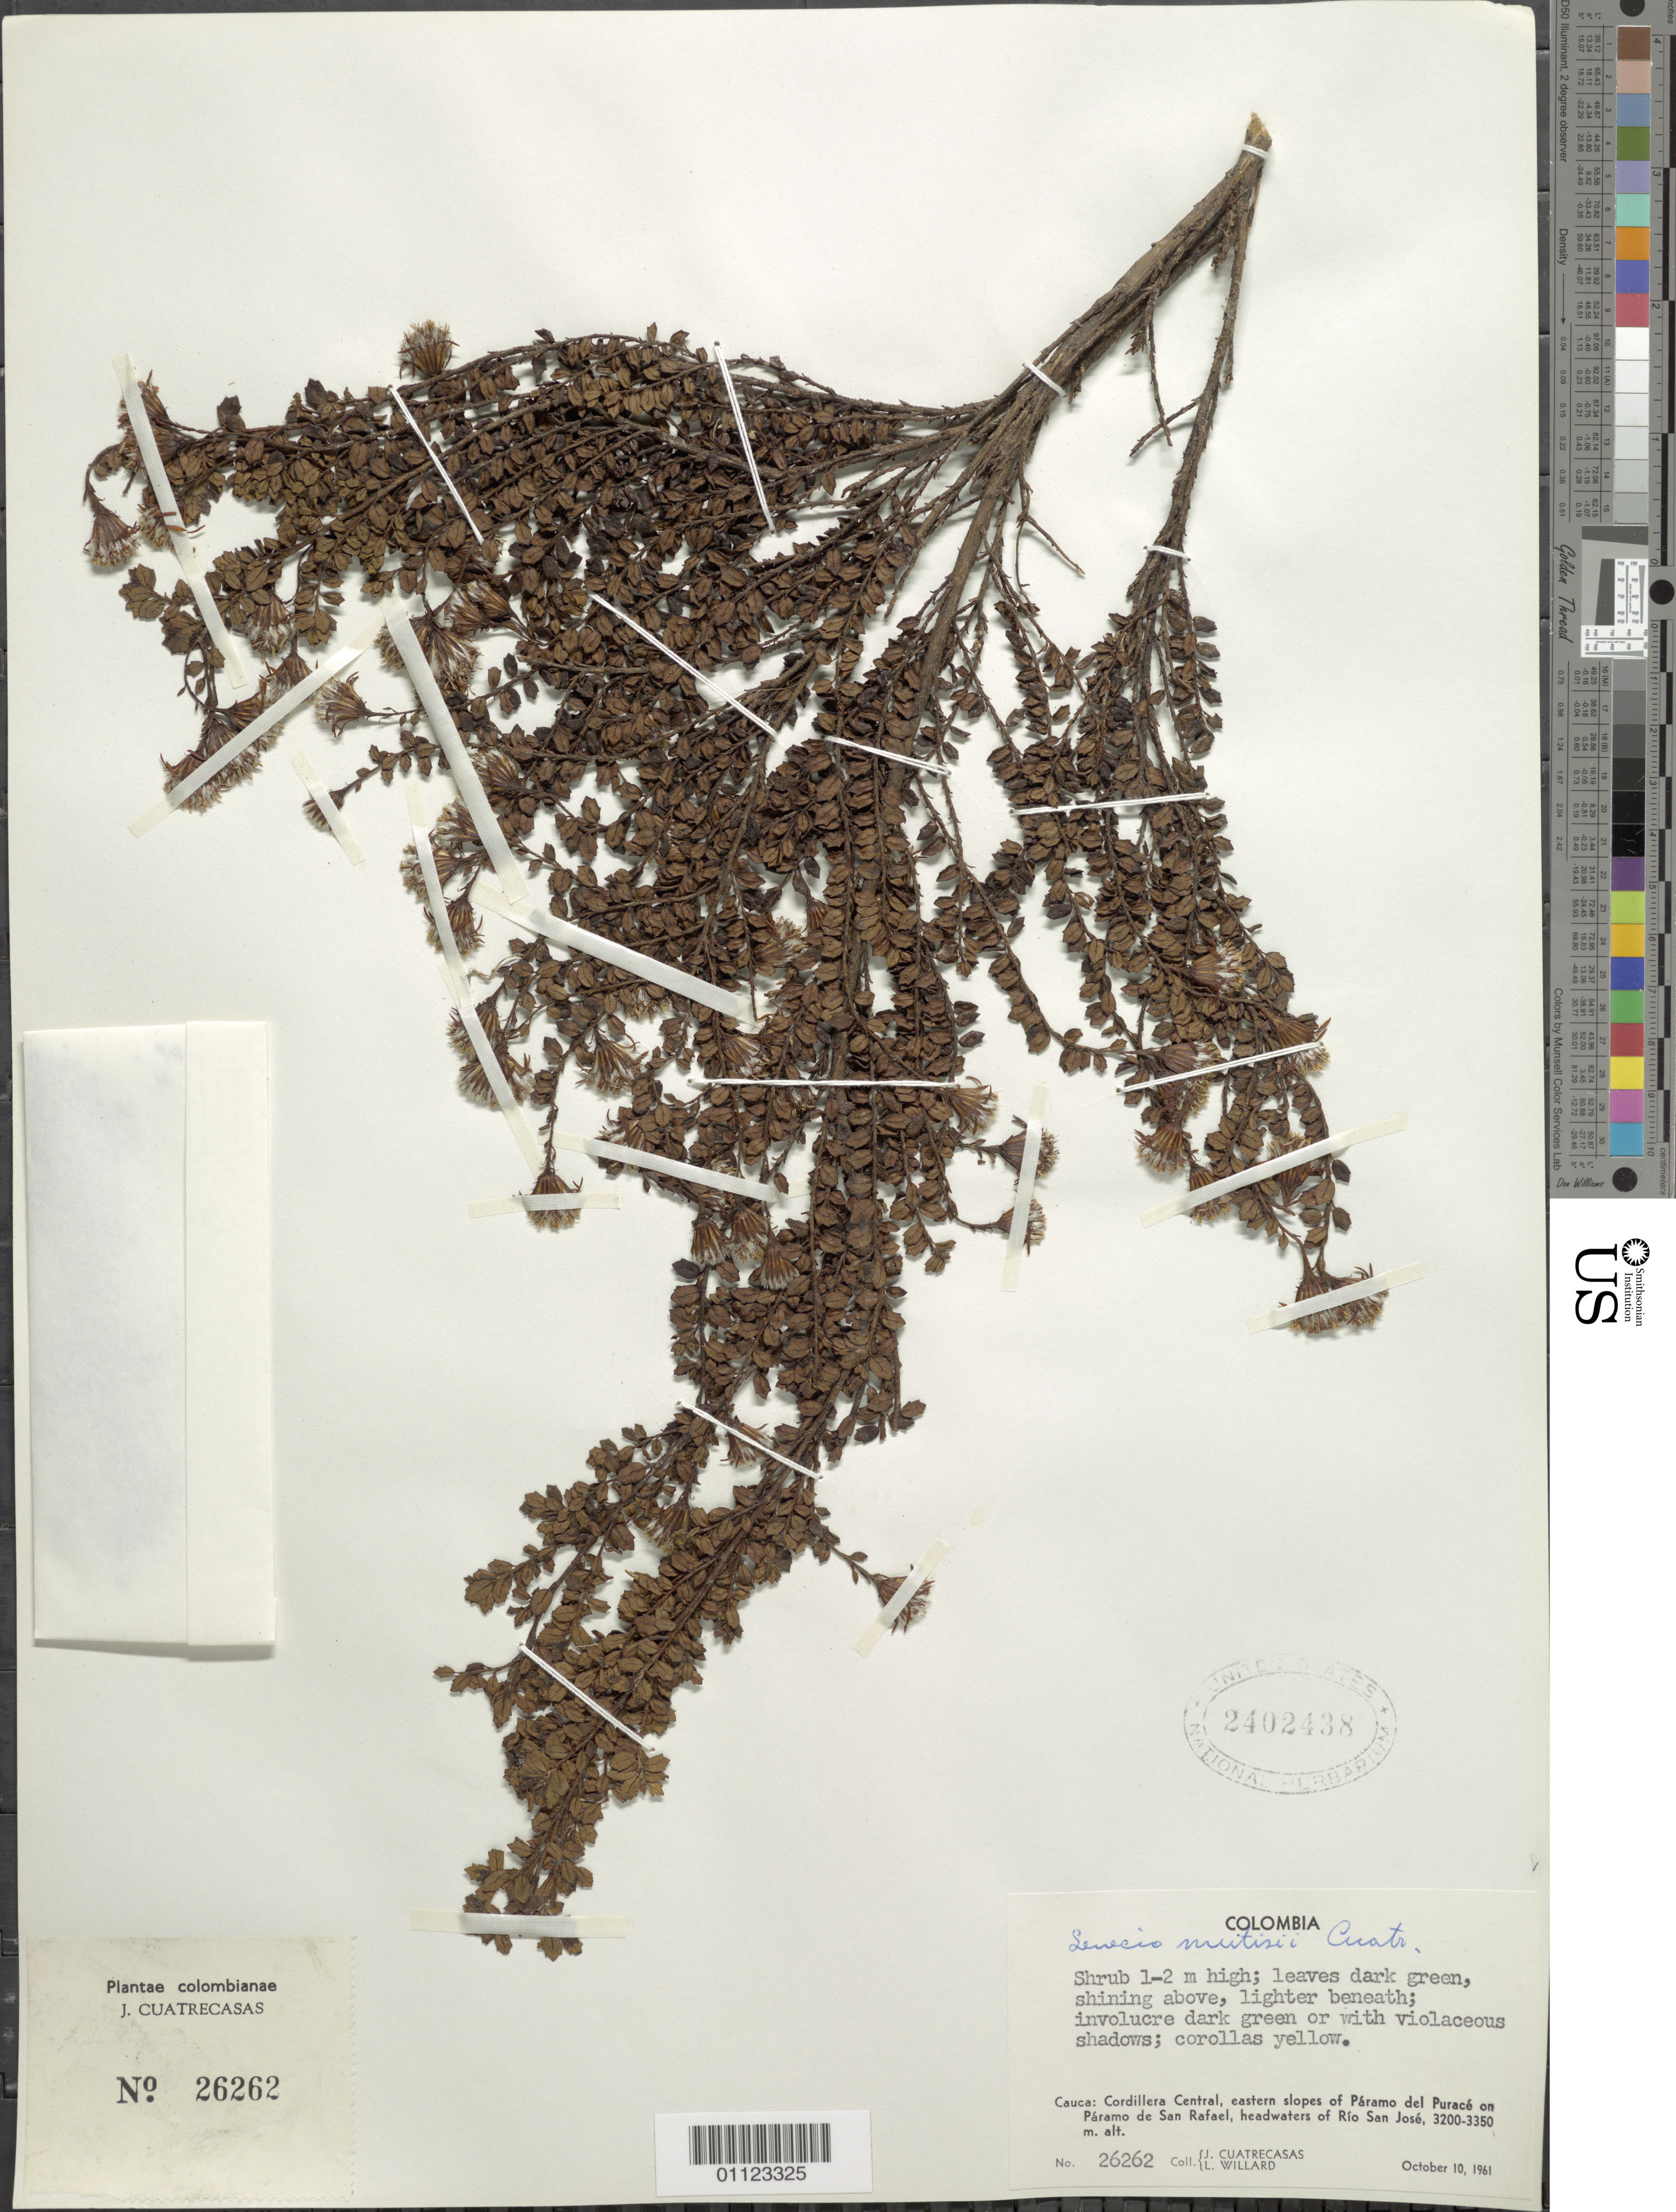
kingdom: Plantae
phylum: Tracheophyta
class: Magnoliopsida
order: Asterales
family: Asteraceae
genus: Pentacalia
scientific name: Pentacalia mutisii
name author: (Cuatrec.) Cuatrec.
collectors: J. Cuatrecasas & J. Willard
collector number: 26262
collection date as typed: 10 Oct 1961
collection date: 1961-10-10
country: Colombia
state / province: Cauca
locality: Cordillera Central, eastern slopes of Páramo del Purace on Páramo de San Rafael, headwaters of Río San José.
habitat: Páramos.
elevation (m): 3200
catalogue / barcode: US 2402438